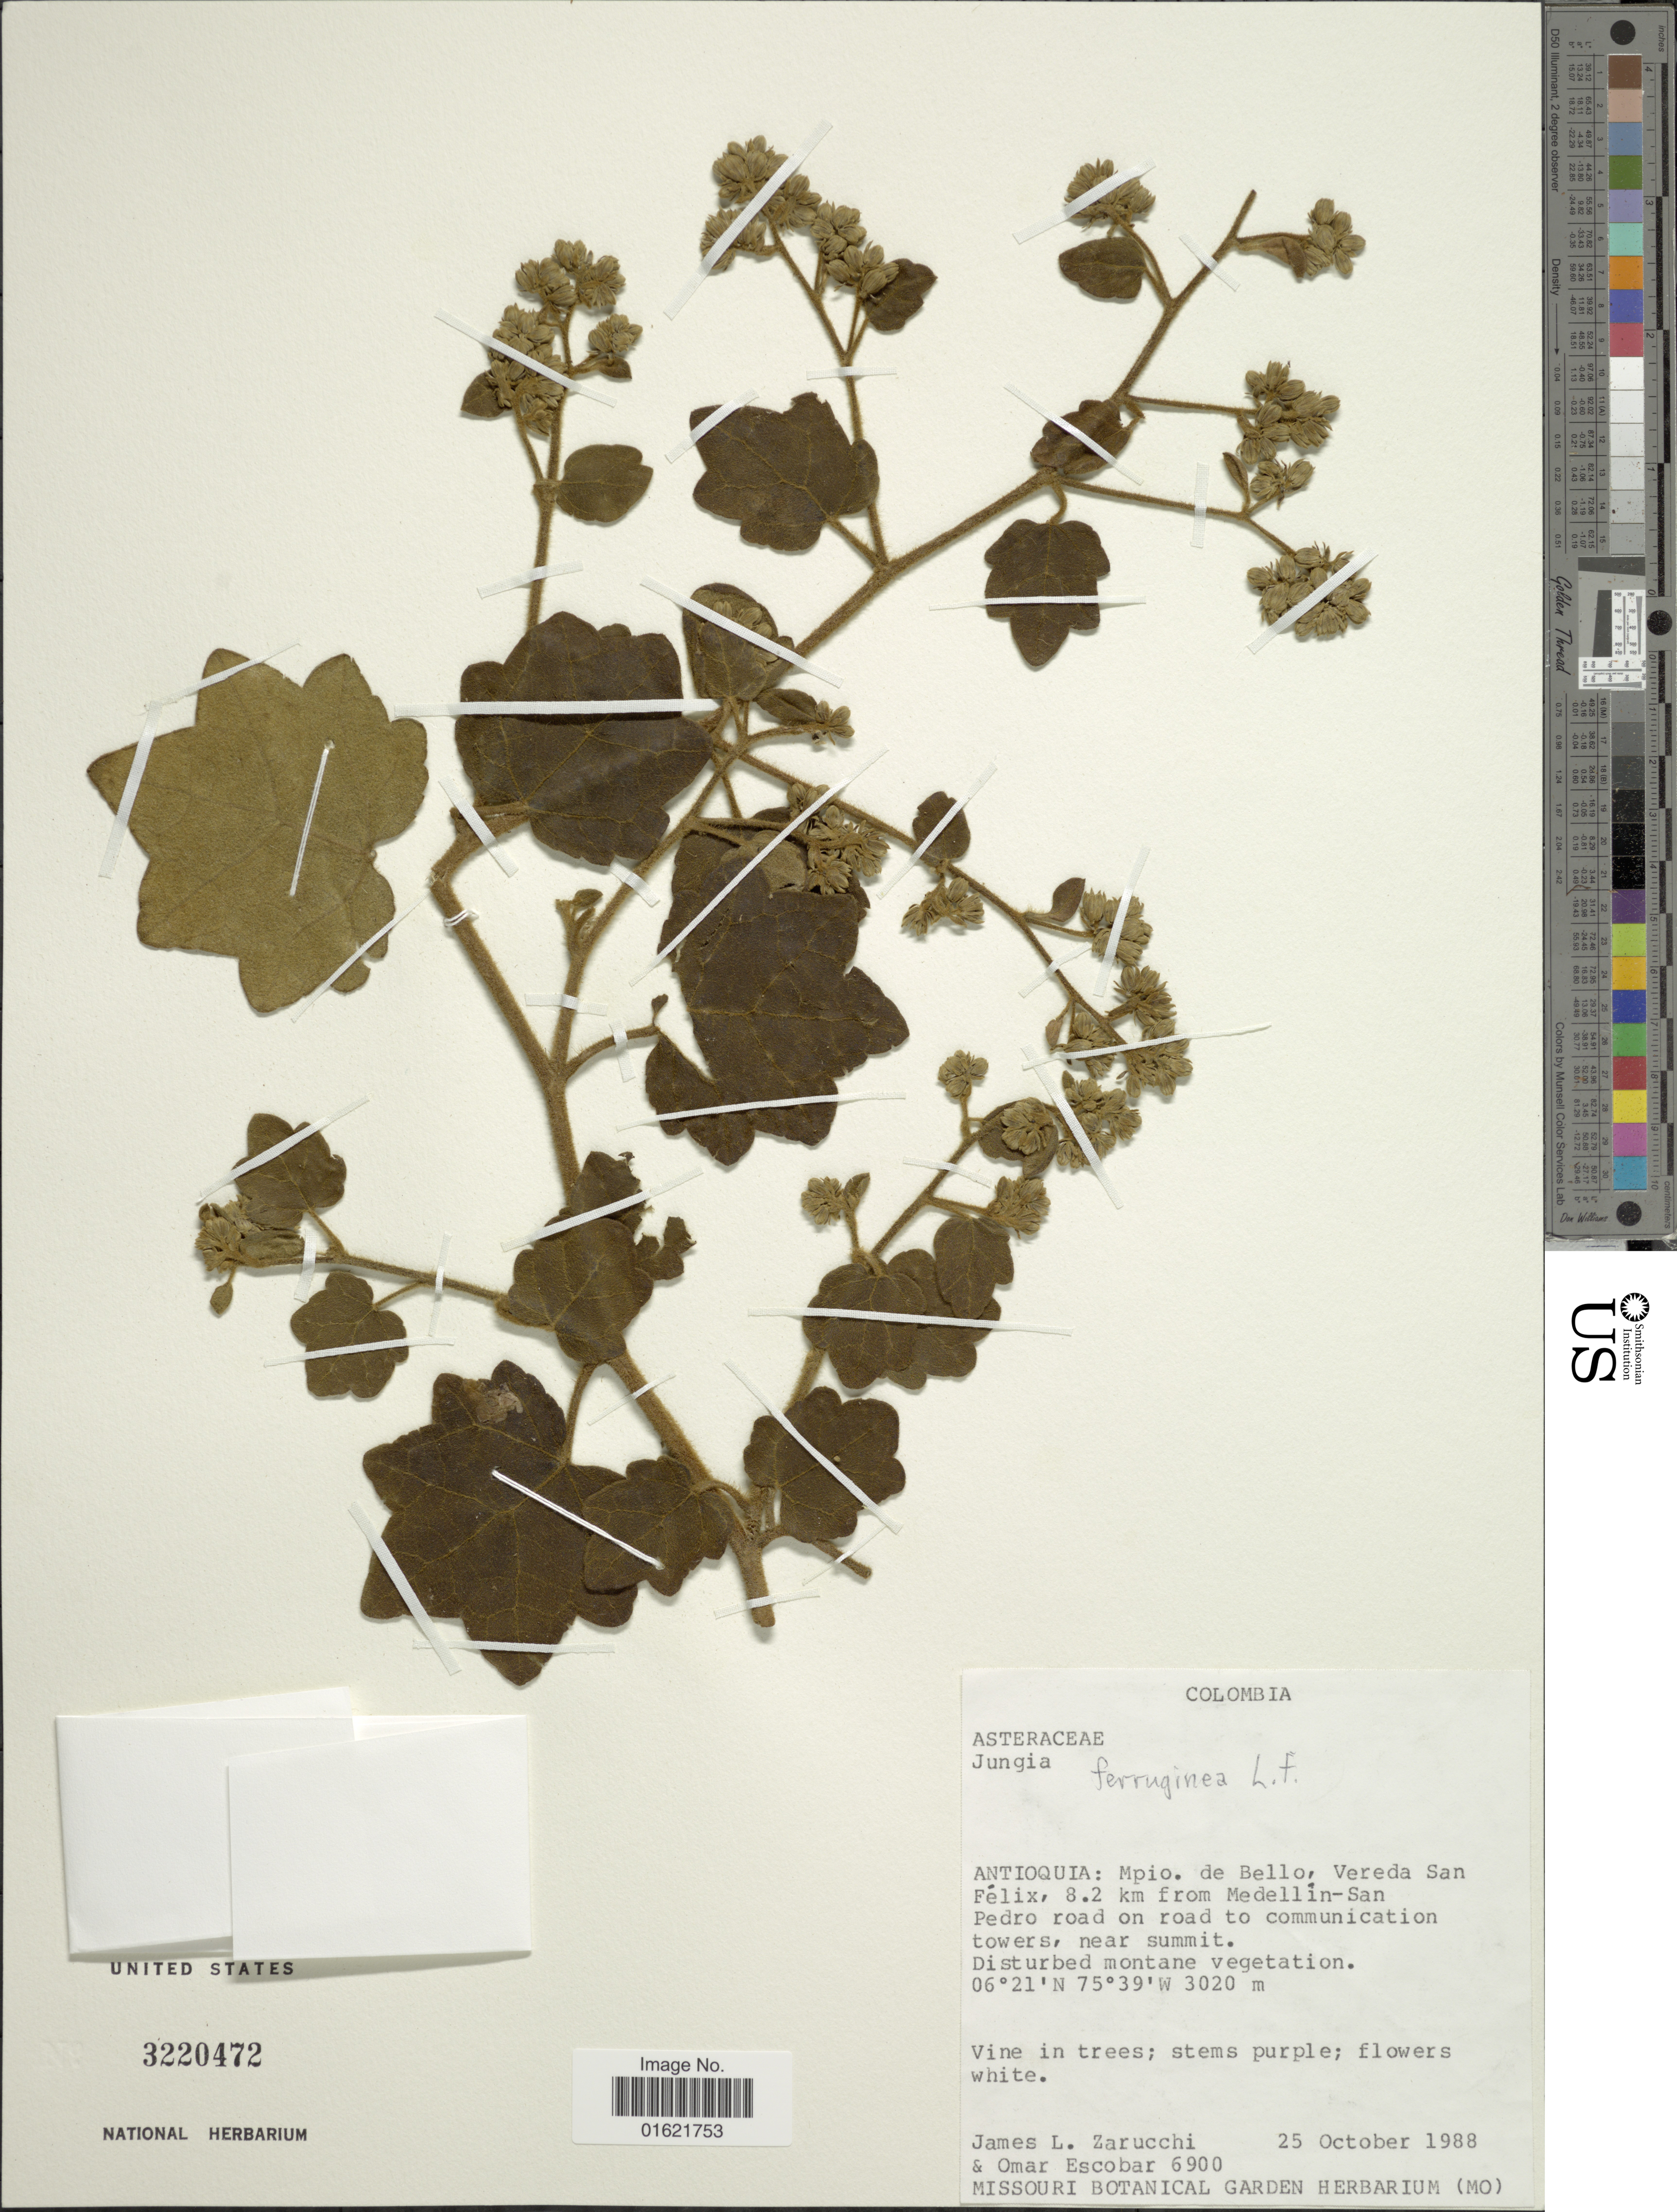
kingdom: Plantae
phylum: Tracheophyta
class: Magnoliopsida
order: Asterales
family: Asteraceae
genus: Jungia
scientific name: Jungia ferruginea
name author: L. f.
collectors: J. L. Zarucchi & O. D. Escobar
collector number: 6900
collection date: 1988-10-25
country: Colombia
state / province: Antioquia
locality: Mpio. de Bello, VeredaSan Felix, 8.2 km from Medellin-San Pedro road on to communication towers, near summit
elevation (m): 3020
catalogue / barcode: US 3220472